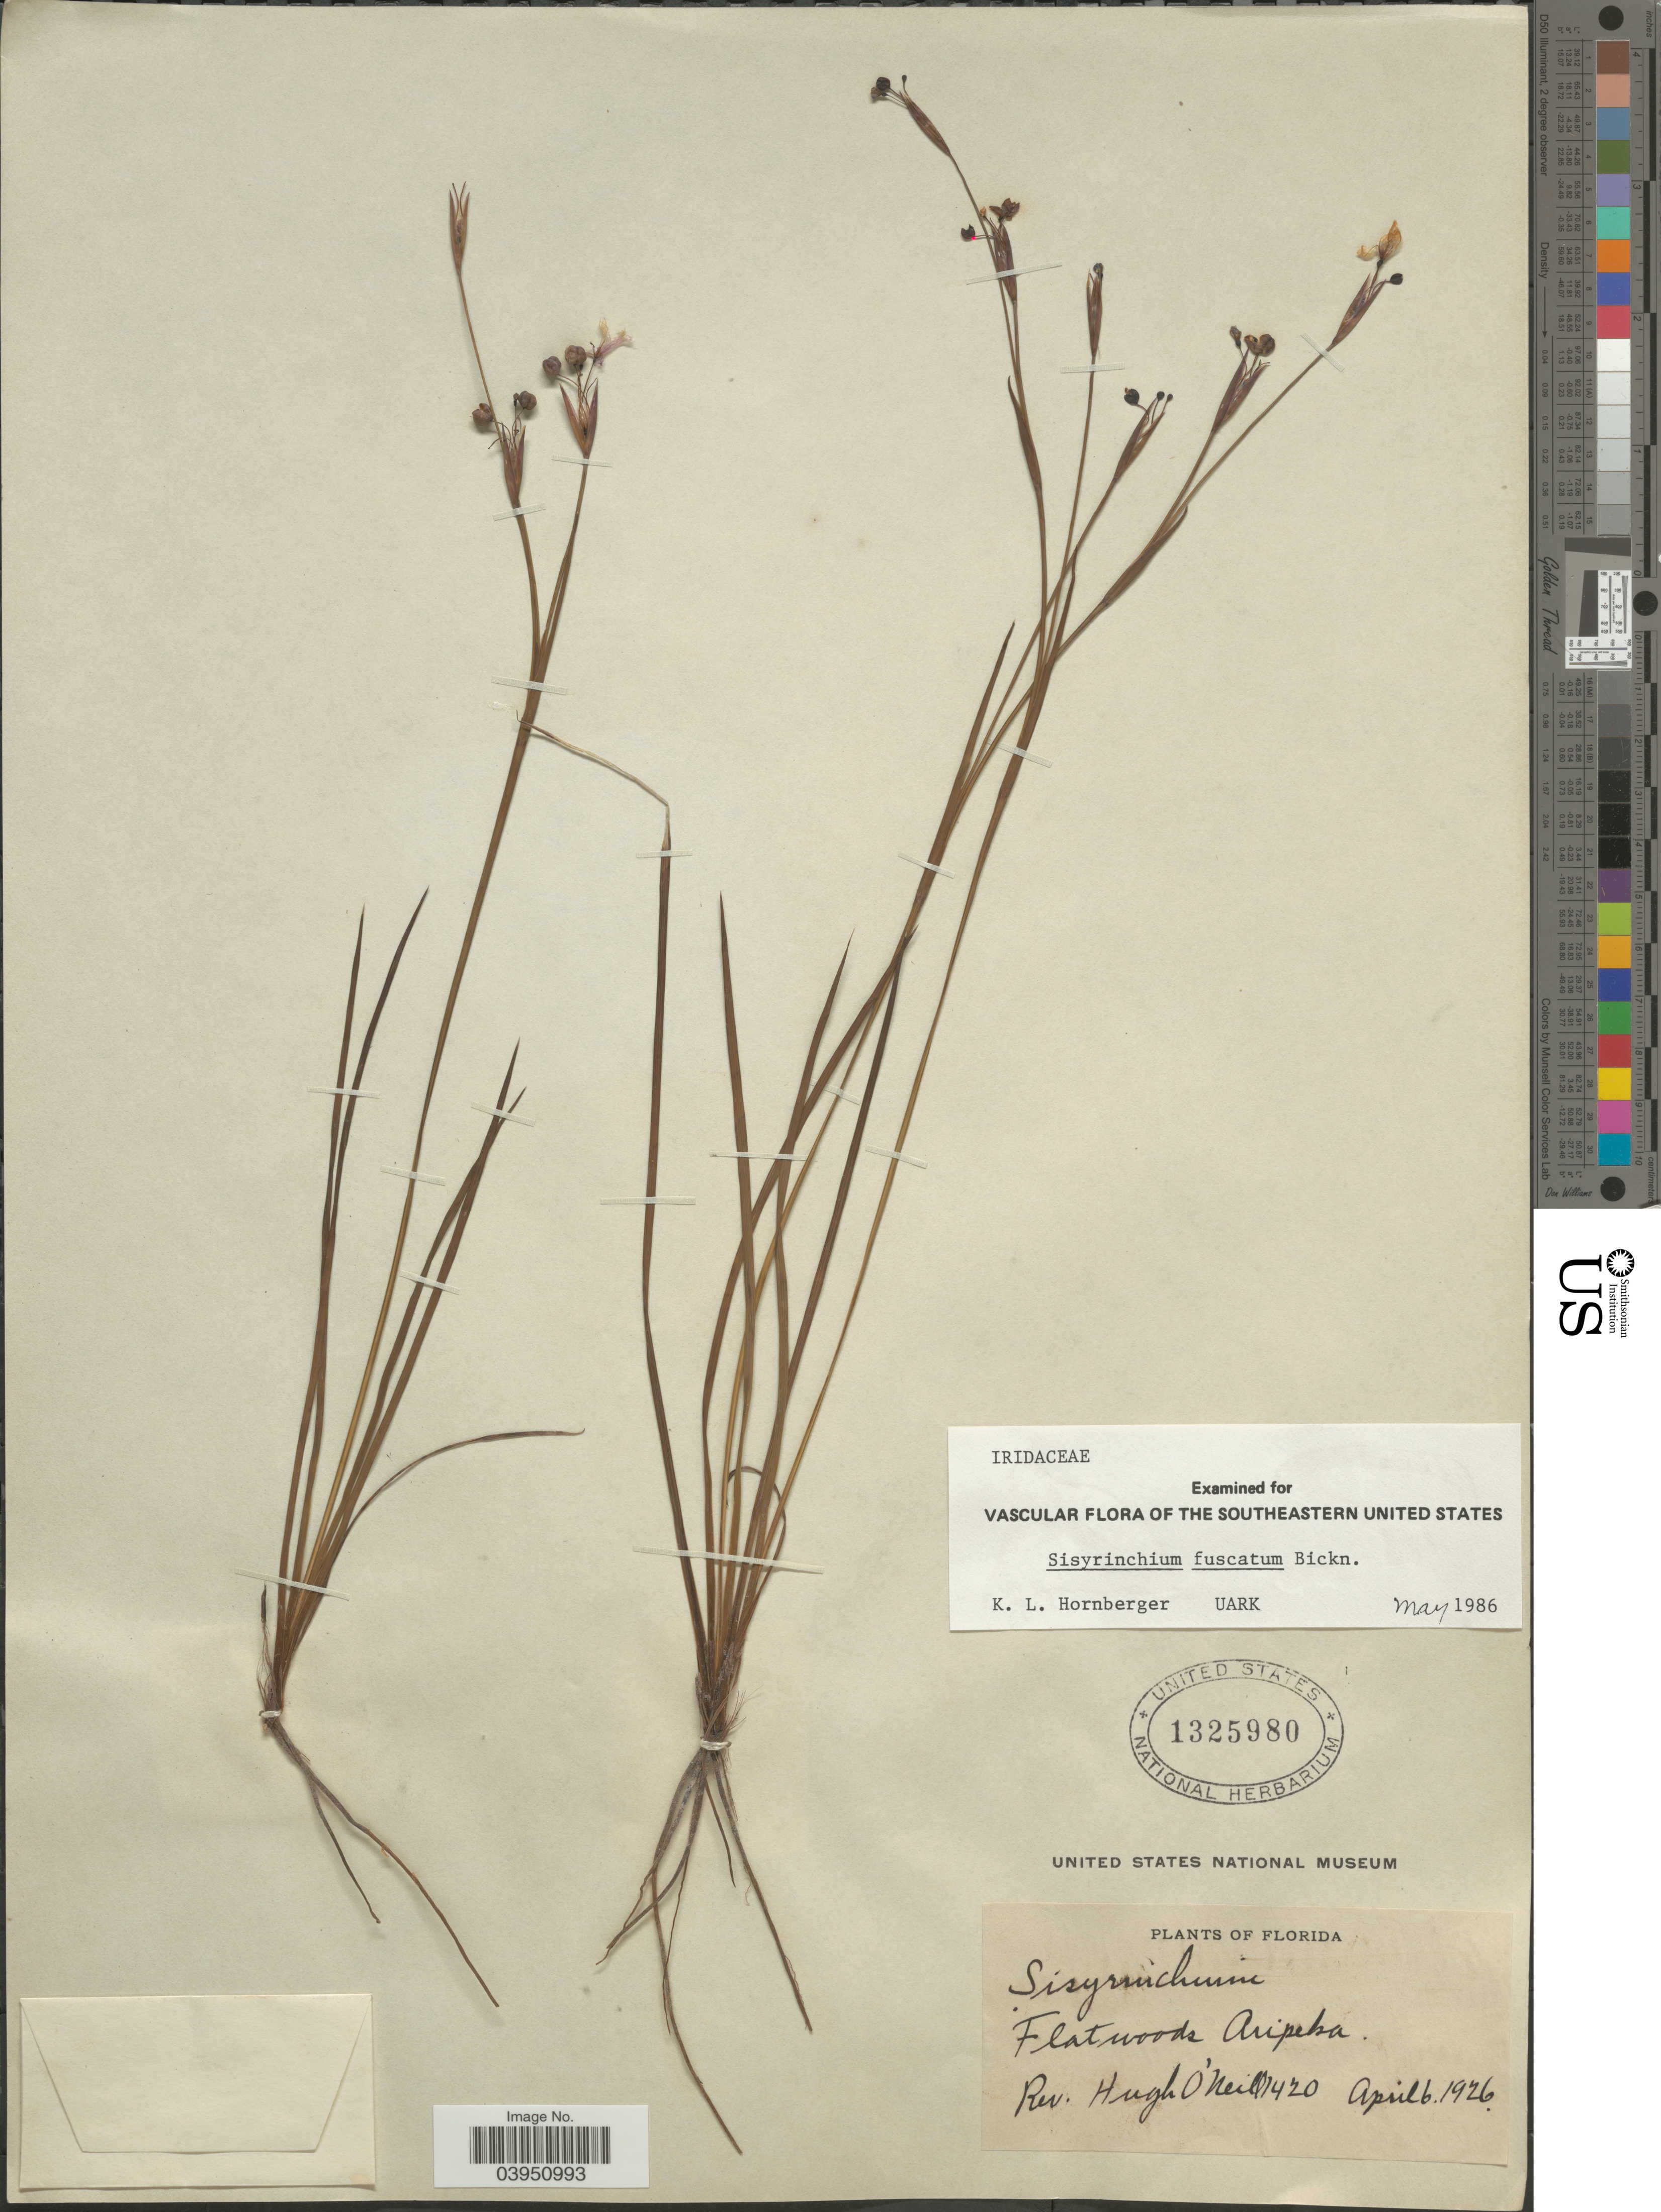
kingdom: Plantae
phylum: Tracheophyta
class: Liliopsida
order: Asparagales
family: Iridaceae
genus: Sisyrinchium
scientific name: Sisyrinchium fuscatum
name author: E.P. Bicknell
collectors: H. O'Neill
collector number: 1420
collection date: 1926-04-06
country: United States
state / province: Florida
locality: Flatwoods Aripeka.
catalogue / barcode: US 1325980